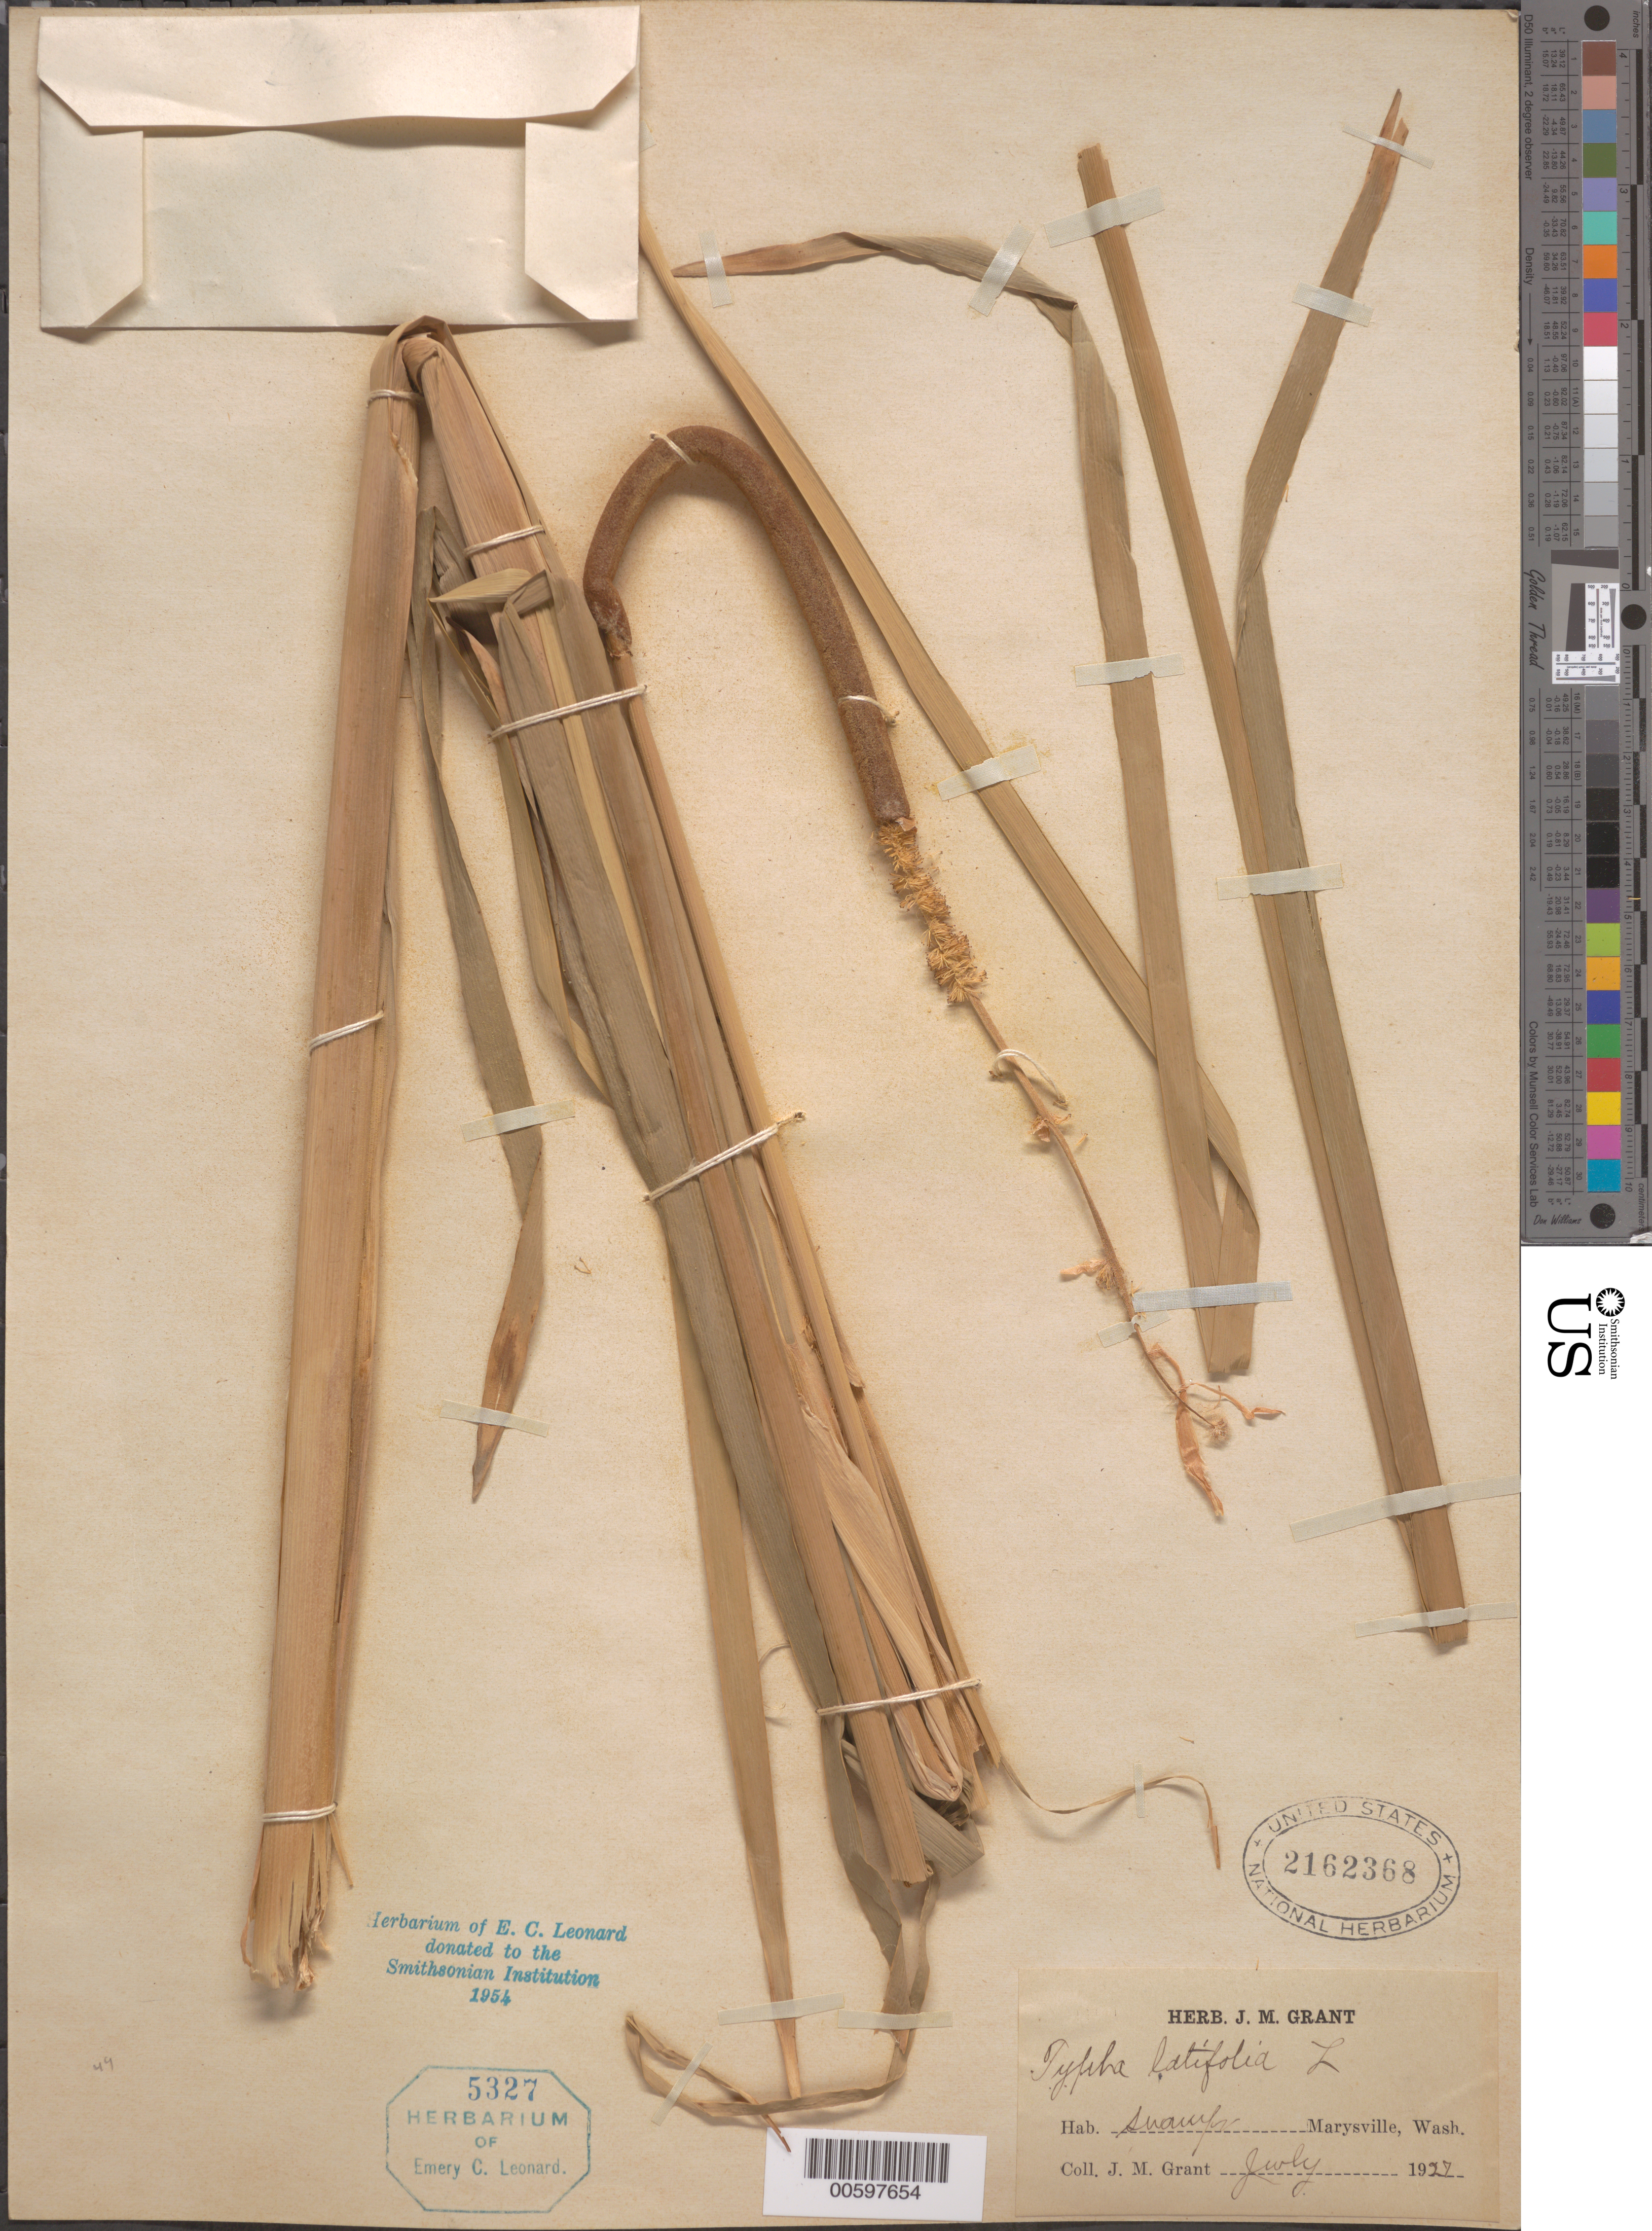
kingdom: Plantae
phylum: Tracheophyta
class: Liliopsida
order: Poales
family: Typhaceae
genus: Typha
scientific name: Typha latifolia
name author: L.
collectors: J. M. Grant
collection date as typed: Jul 1927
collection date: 1927-07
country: United States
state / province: Washington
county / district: Snohomish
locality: Marysville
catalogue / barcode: US 2162368